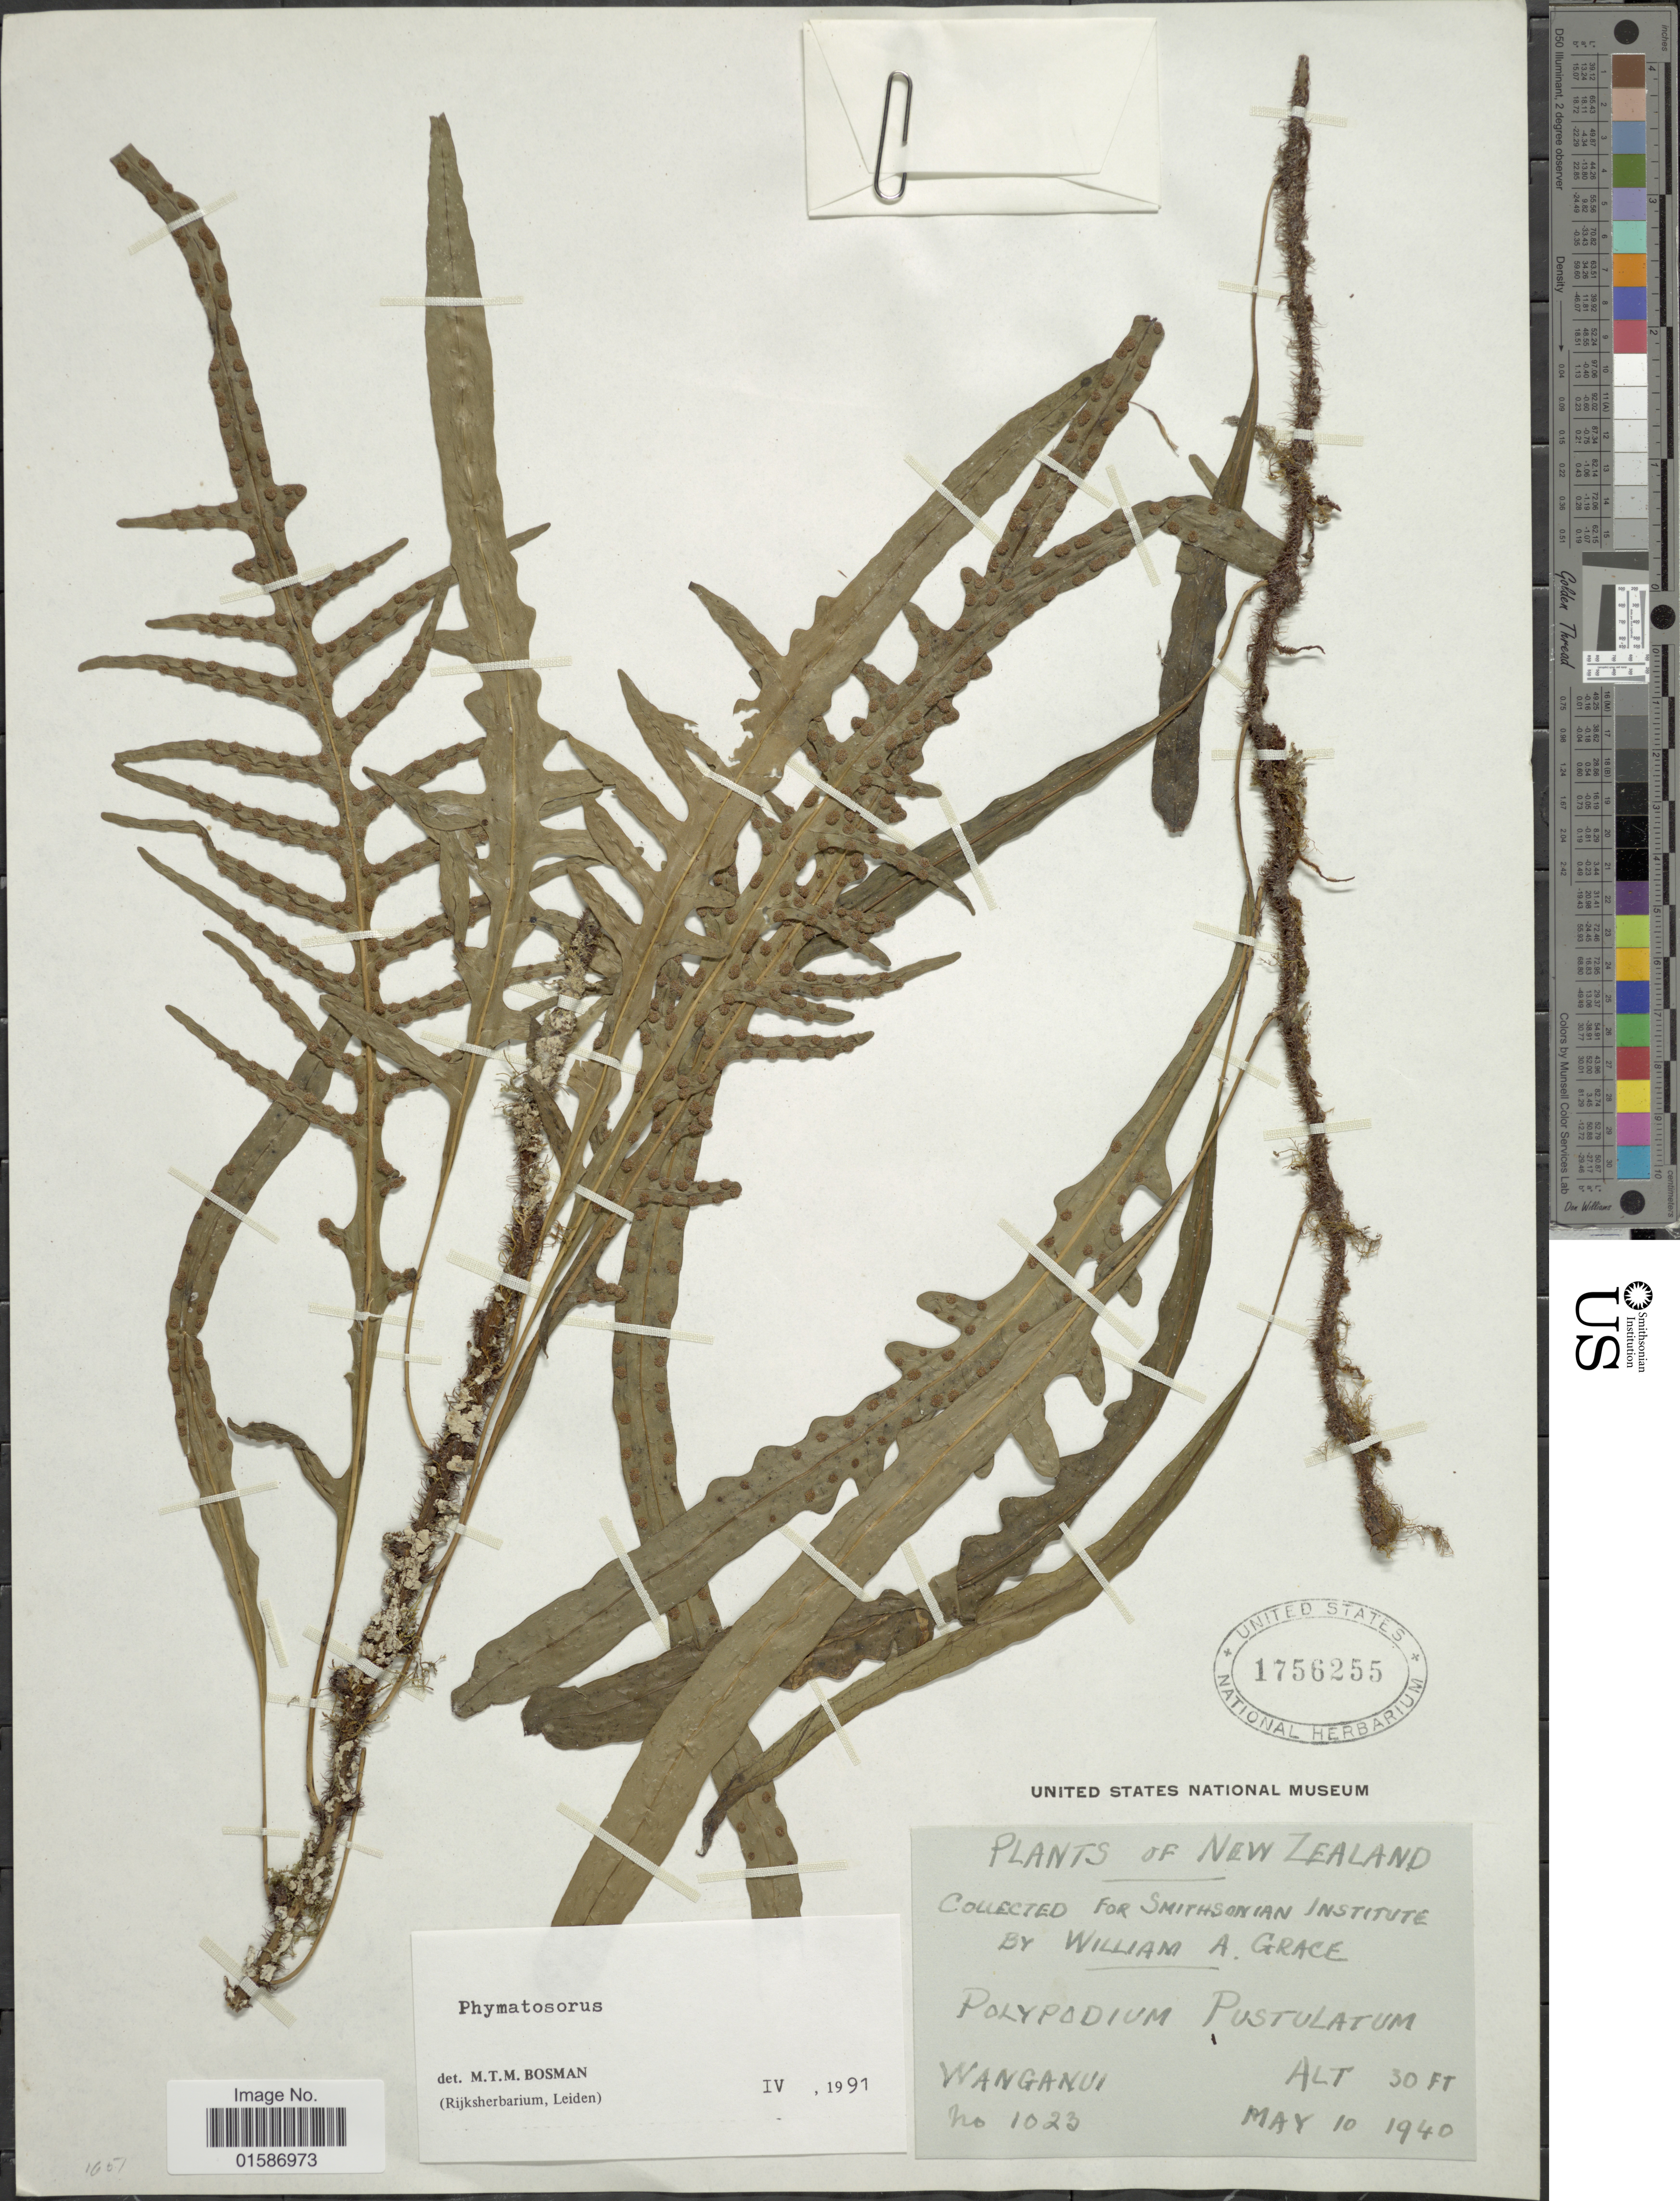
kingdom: Plantae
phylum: Tracheophyta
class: Polypodiopsida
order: Polypodiales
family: Polypodiaceae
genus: Microsorum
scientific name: Microsorum scandens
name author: Tindale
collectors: W. Grace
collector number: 1023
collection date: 1940-05-10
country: New Zealand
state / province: Manawatu-Wanganui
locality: Wanganui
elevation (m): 9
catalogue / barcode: US 1756255